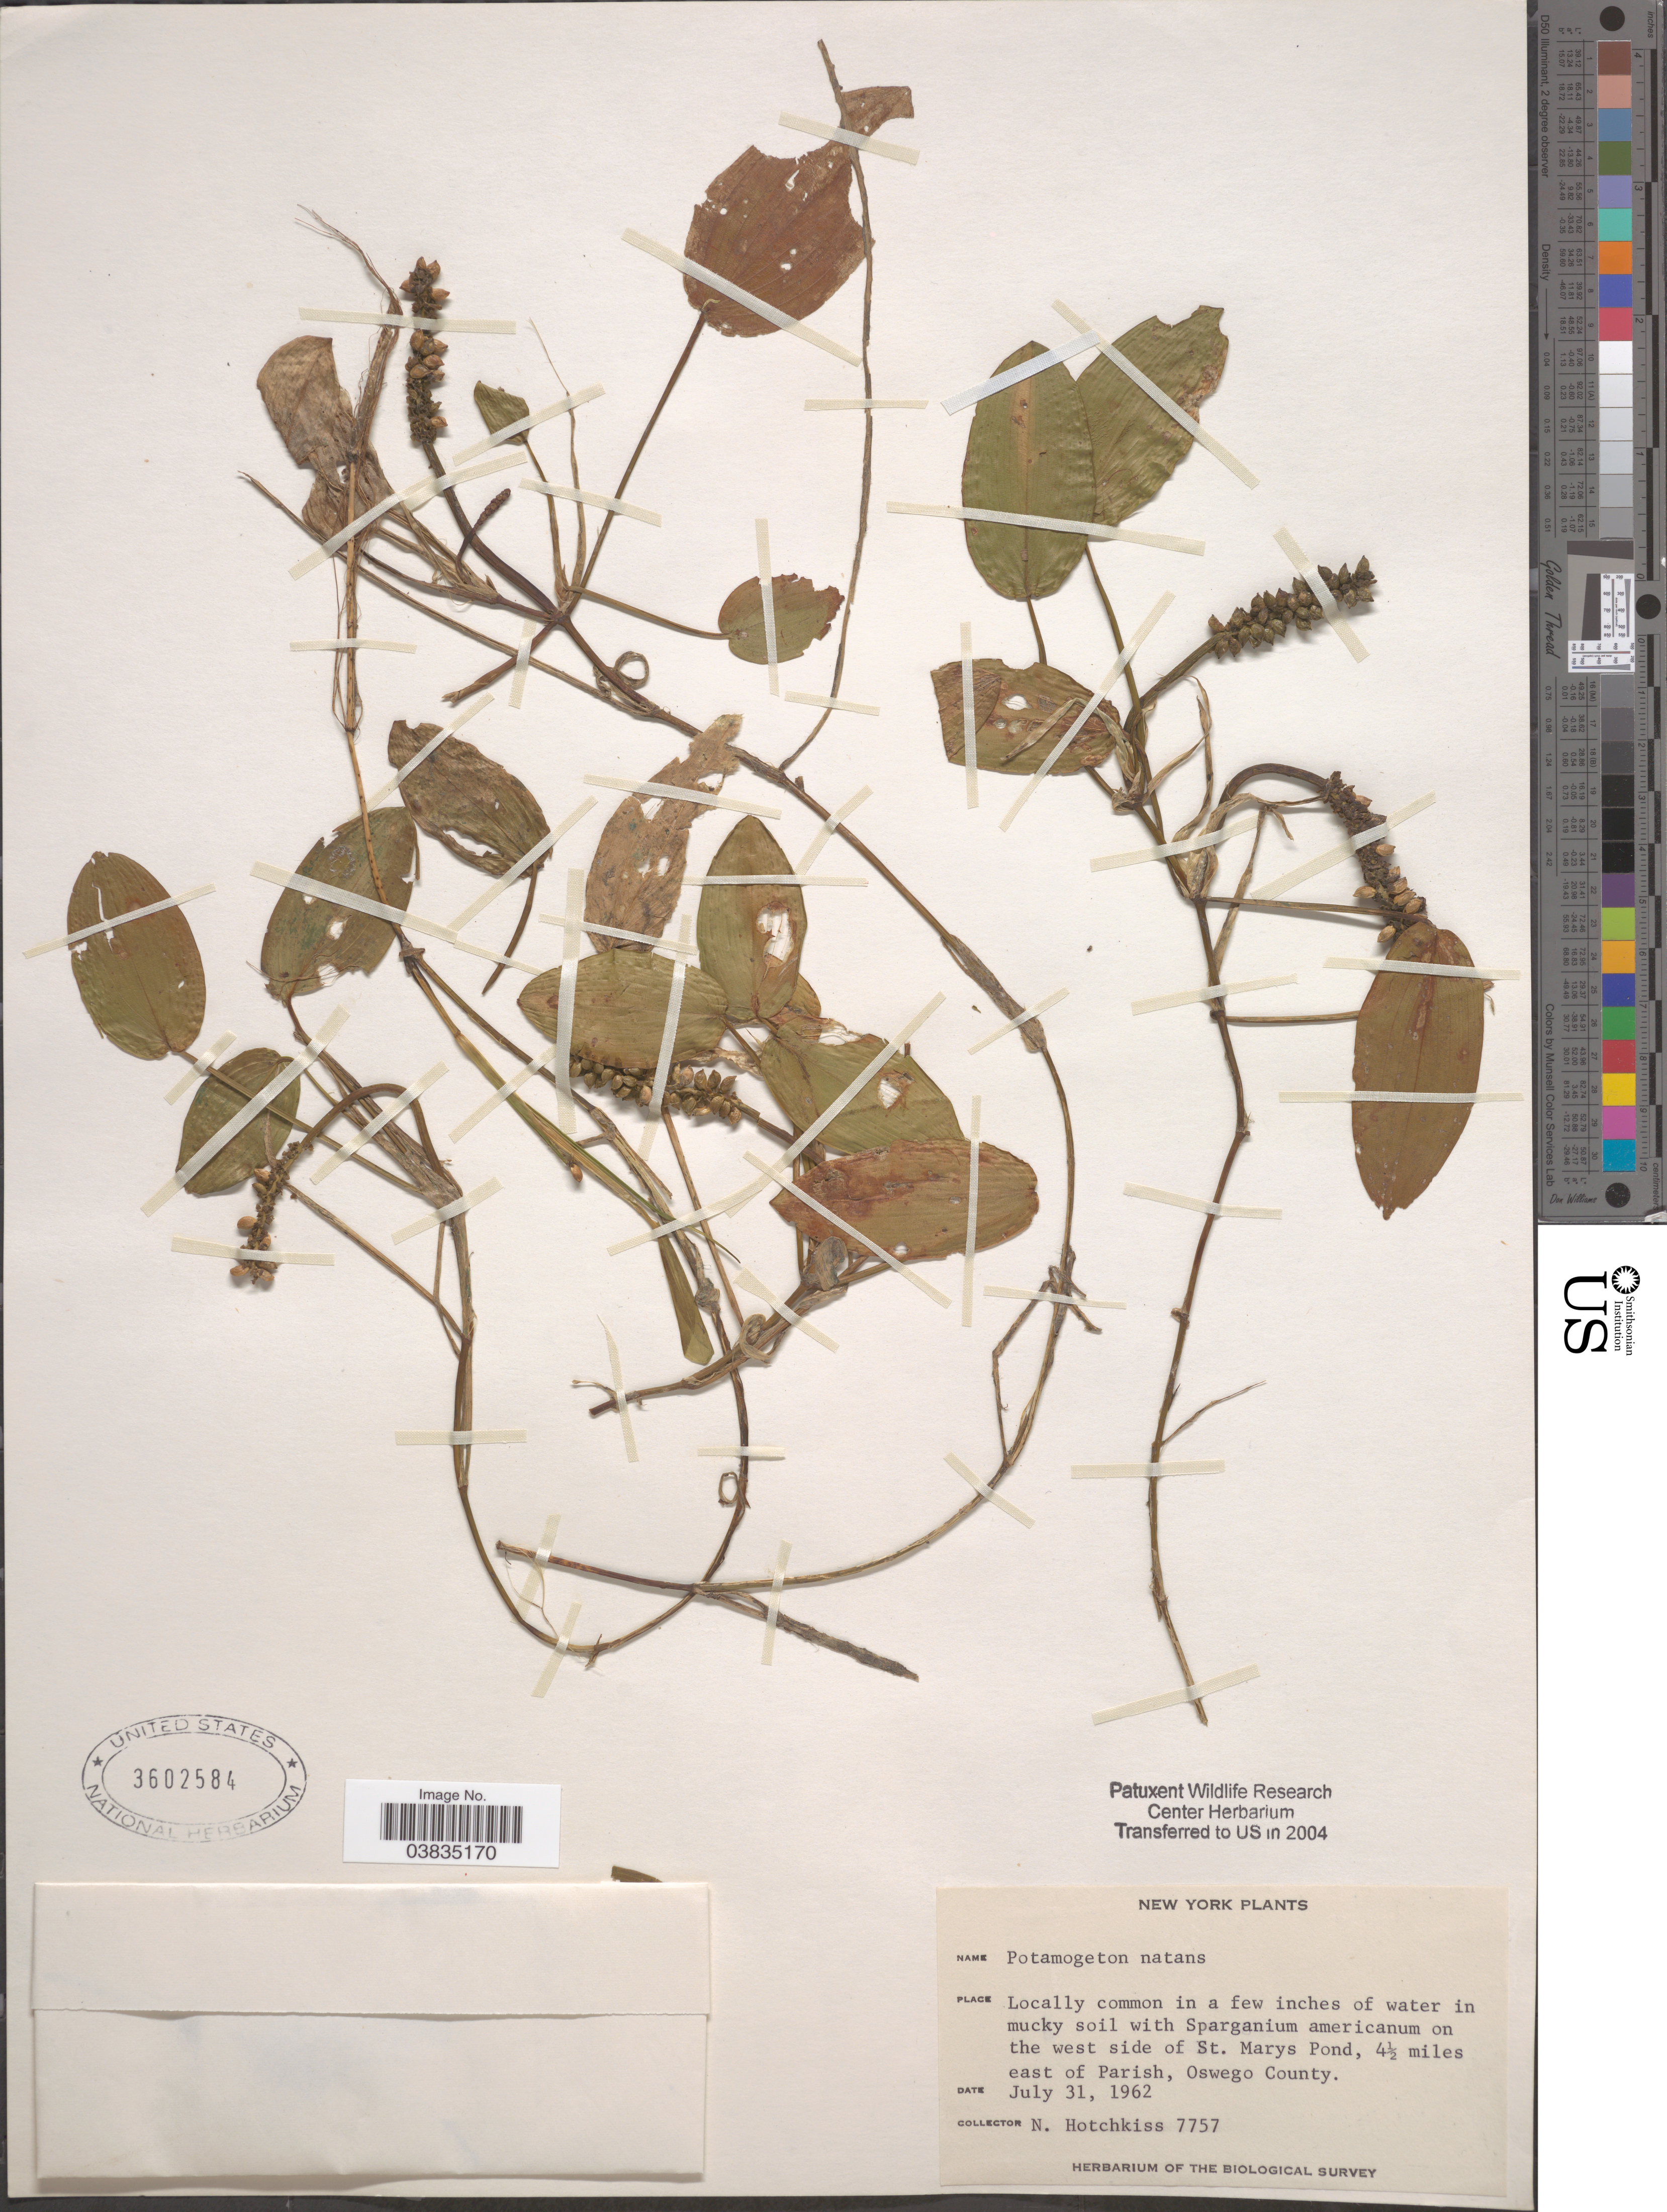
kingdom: Plantae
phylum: Tracheophyta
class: Liliopsida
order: Alismatales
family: Potamogetonaceae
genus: Potamogeton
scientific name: Potamogeton natans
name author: L.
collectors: N. Hotchkiss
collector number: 7757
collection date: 1962-07-31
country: United States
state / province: New York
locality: On the west side of St. Marys Pond, 4½ miles east of Parish, Oswego County.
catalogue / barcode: US 3602584